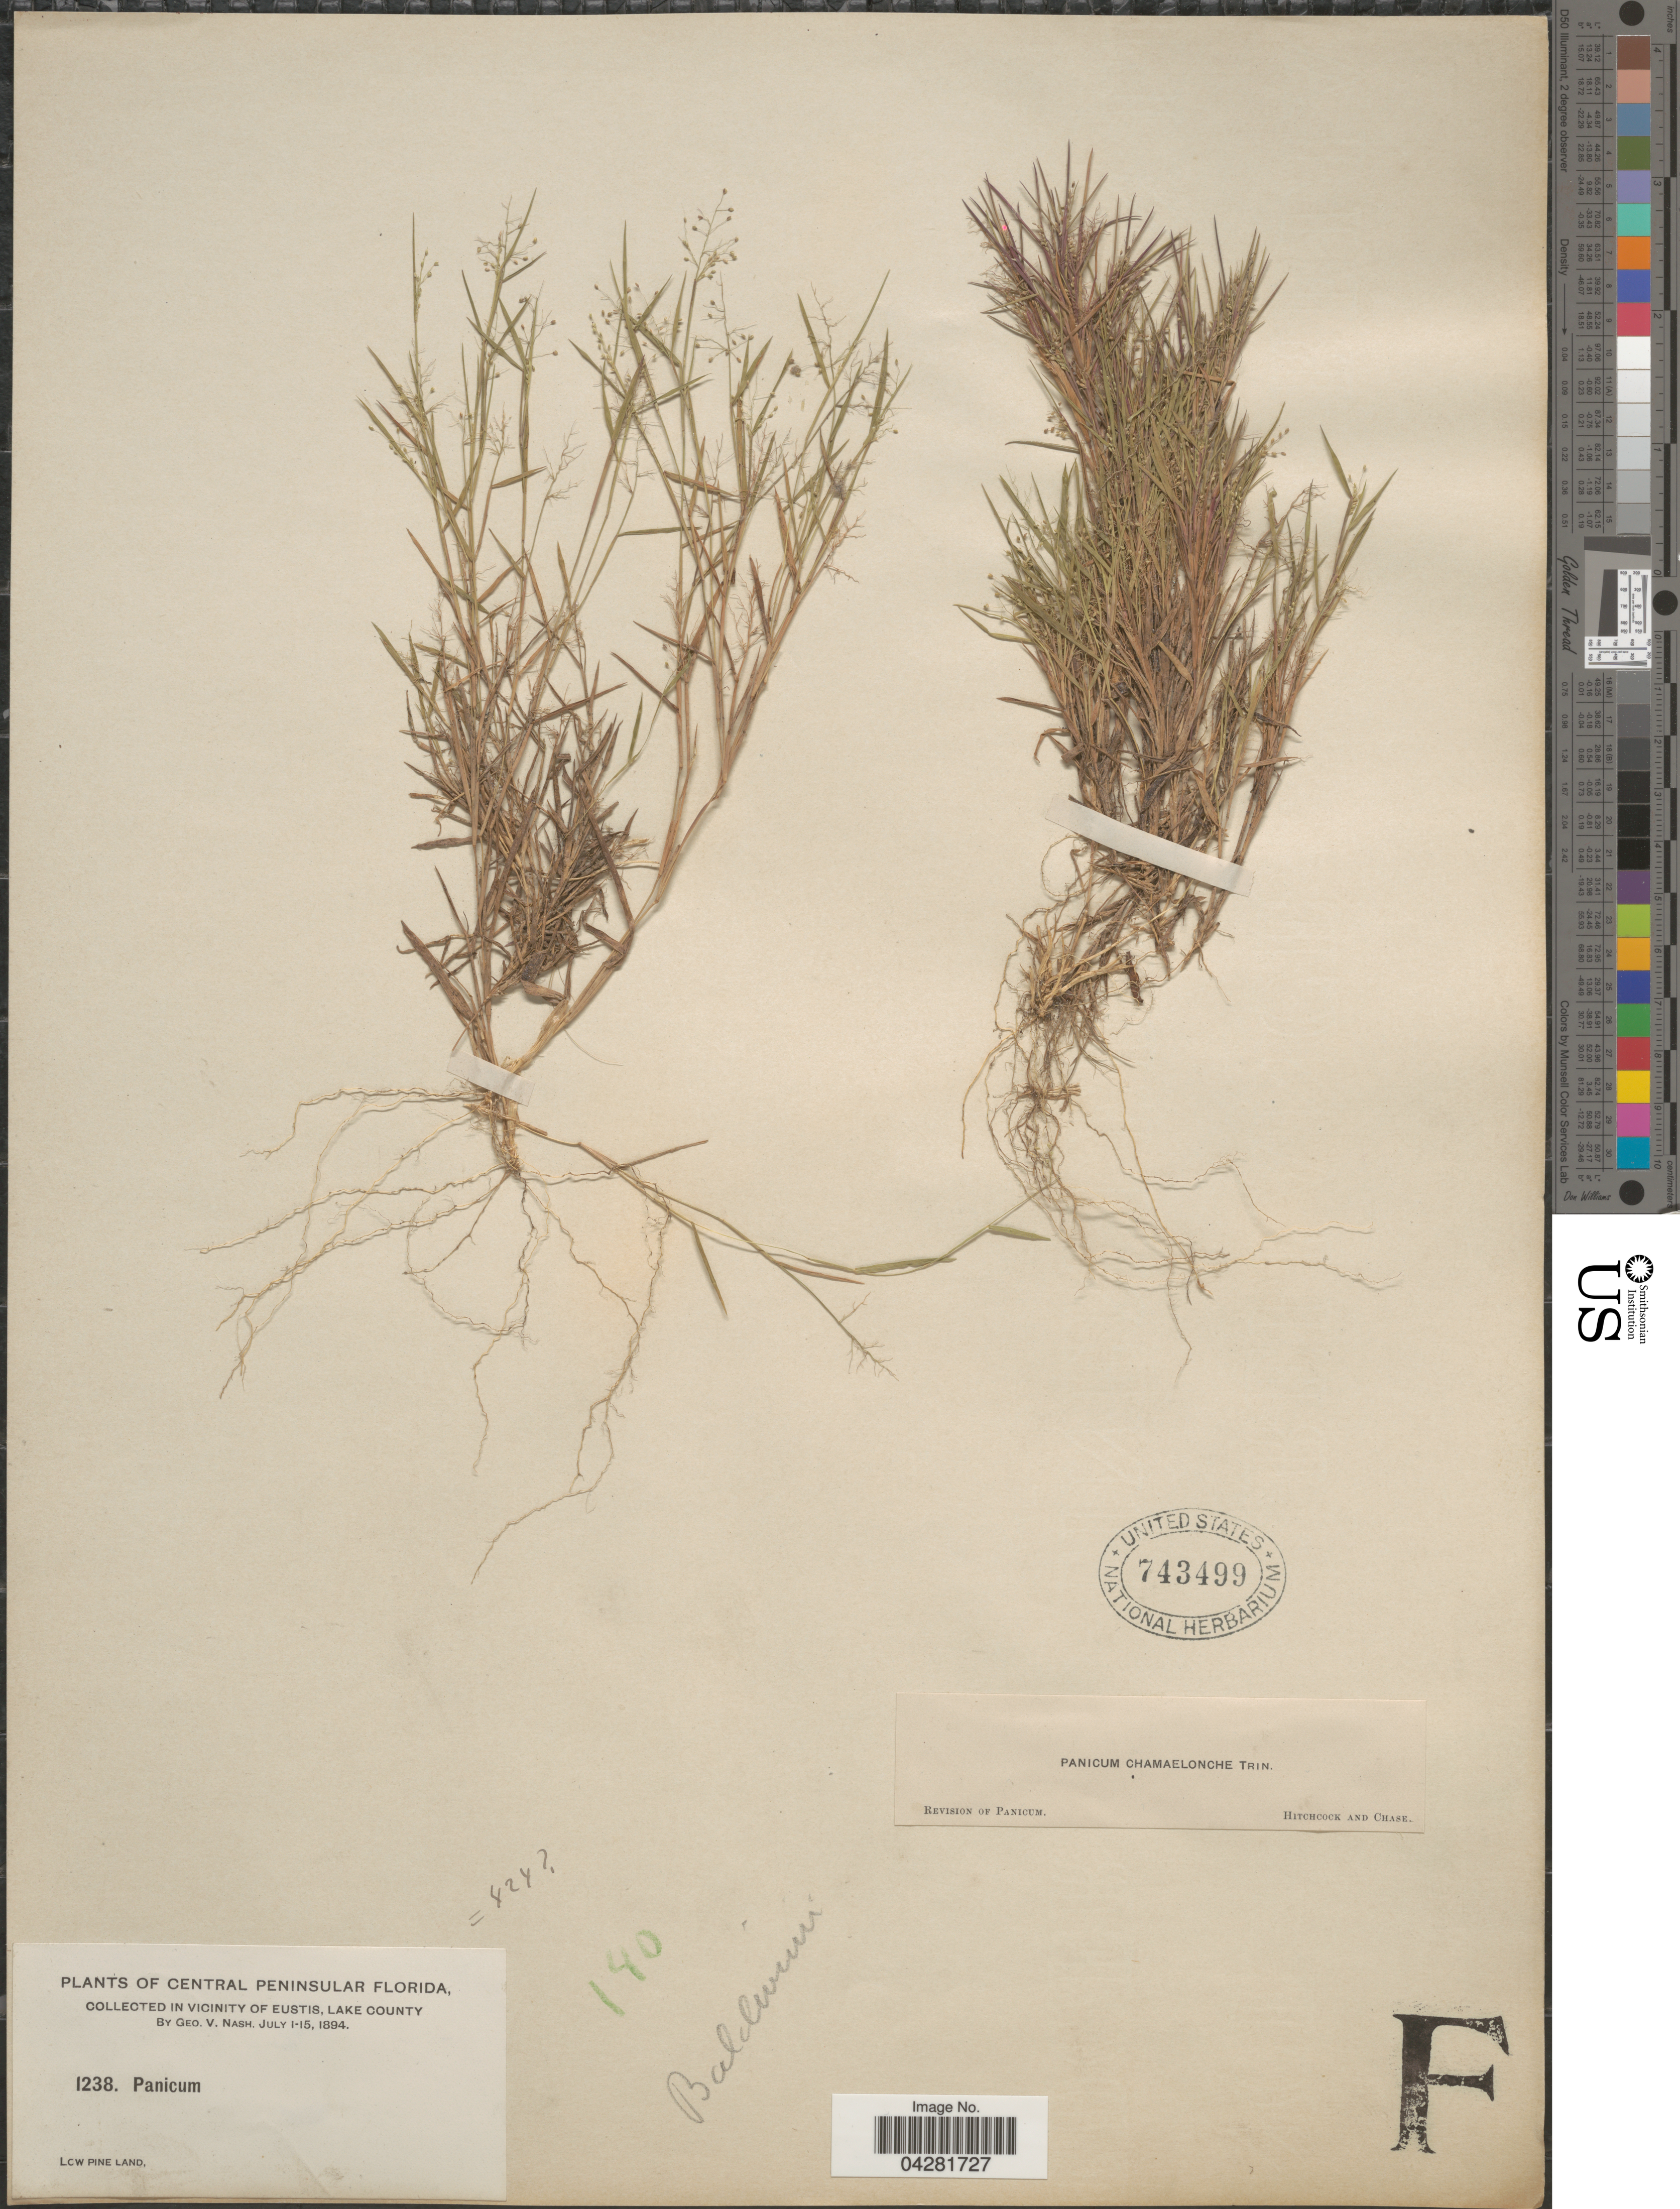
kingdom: Plantae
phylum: Tracheophyta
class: Liliopsida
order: Poales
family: Poaceae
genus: Dichanthelium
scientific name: Dichanthelium ensifolium var. ensifolium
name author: (Baldwin ex Elliot) Gould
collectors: G. V. Nash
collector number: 1238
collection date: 1894-07-01/1894-07-15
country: United States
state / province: Florida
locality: Central Peninsular Florida, in vicinity of Eustis, Lake County.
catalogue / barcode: US 743499